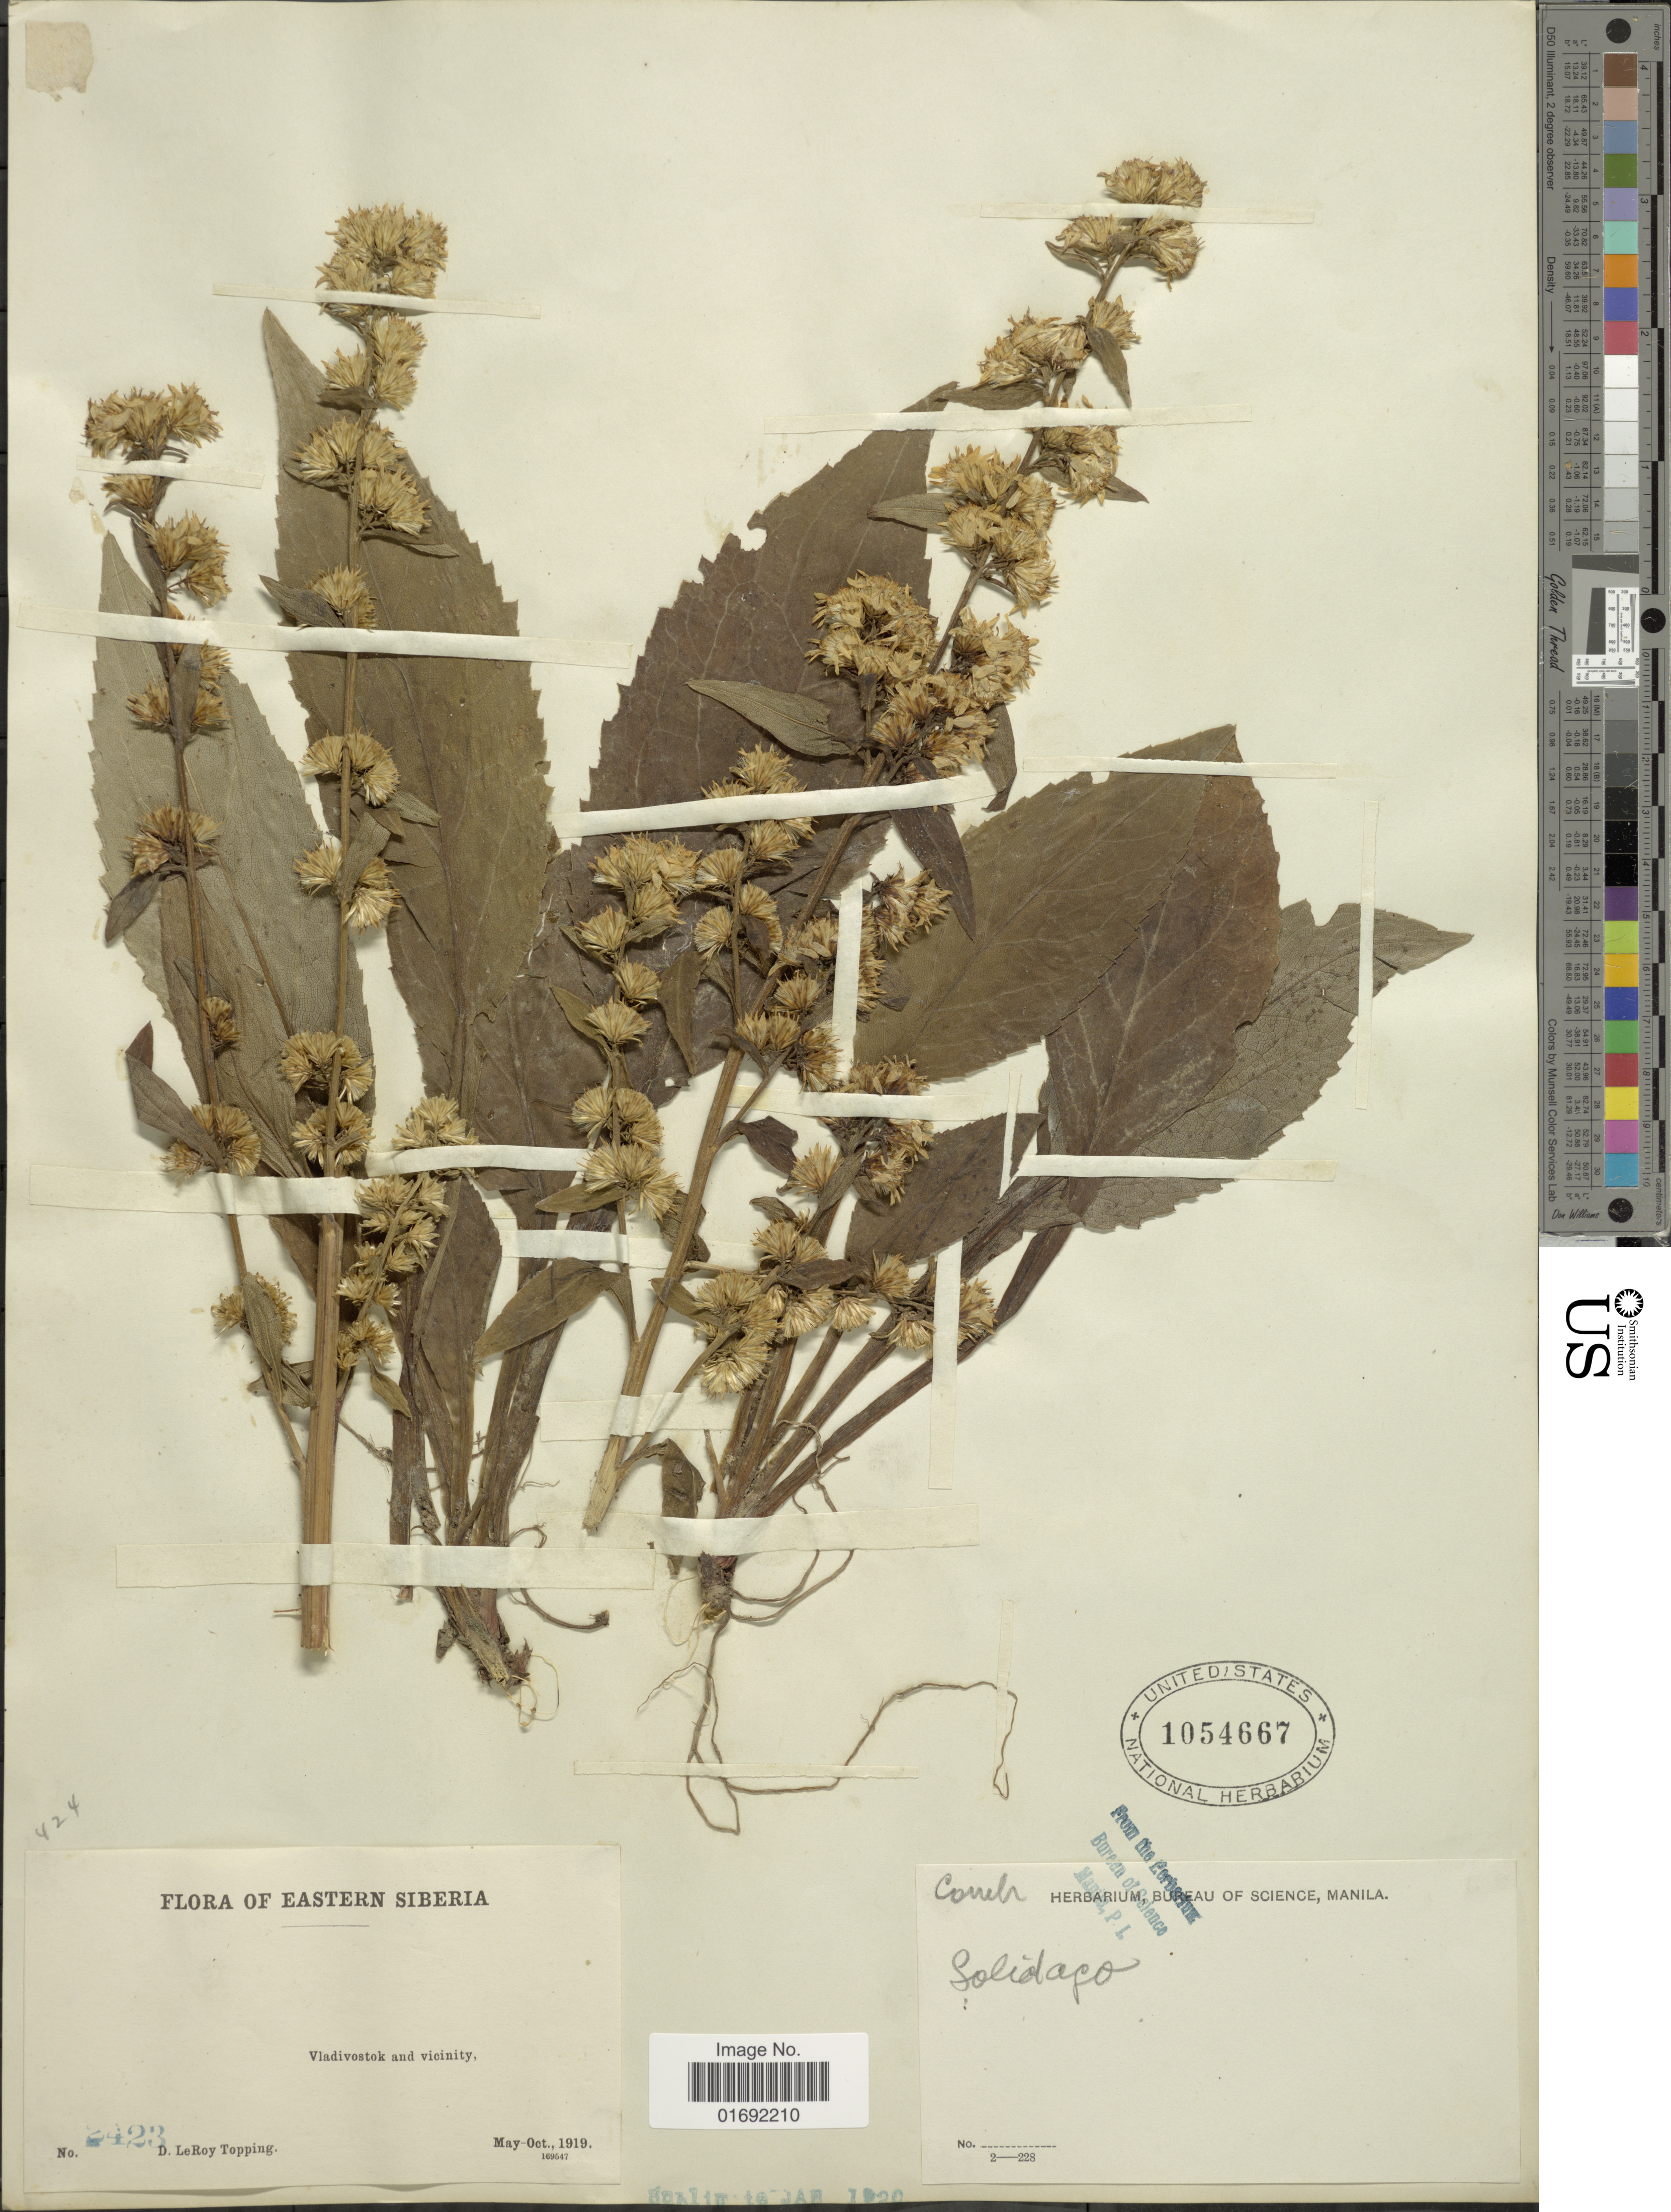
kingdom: Plantae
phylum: Tracheophyta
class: Magnoliopsida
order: Asterales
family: Asteraceae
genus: Solidago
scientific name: Solidago virgaurea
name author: L.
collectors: D. L. Topping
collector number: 2423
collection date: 1919-05/1919-10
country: Russian Federation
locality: Eastern Siberia, Vladivostok and vicinity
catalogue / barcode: US 1054667